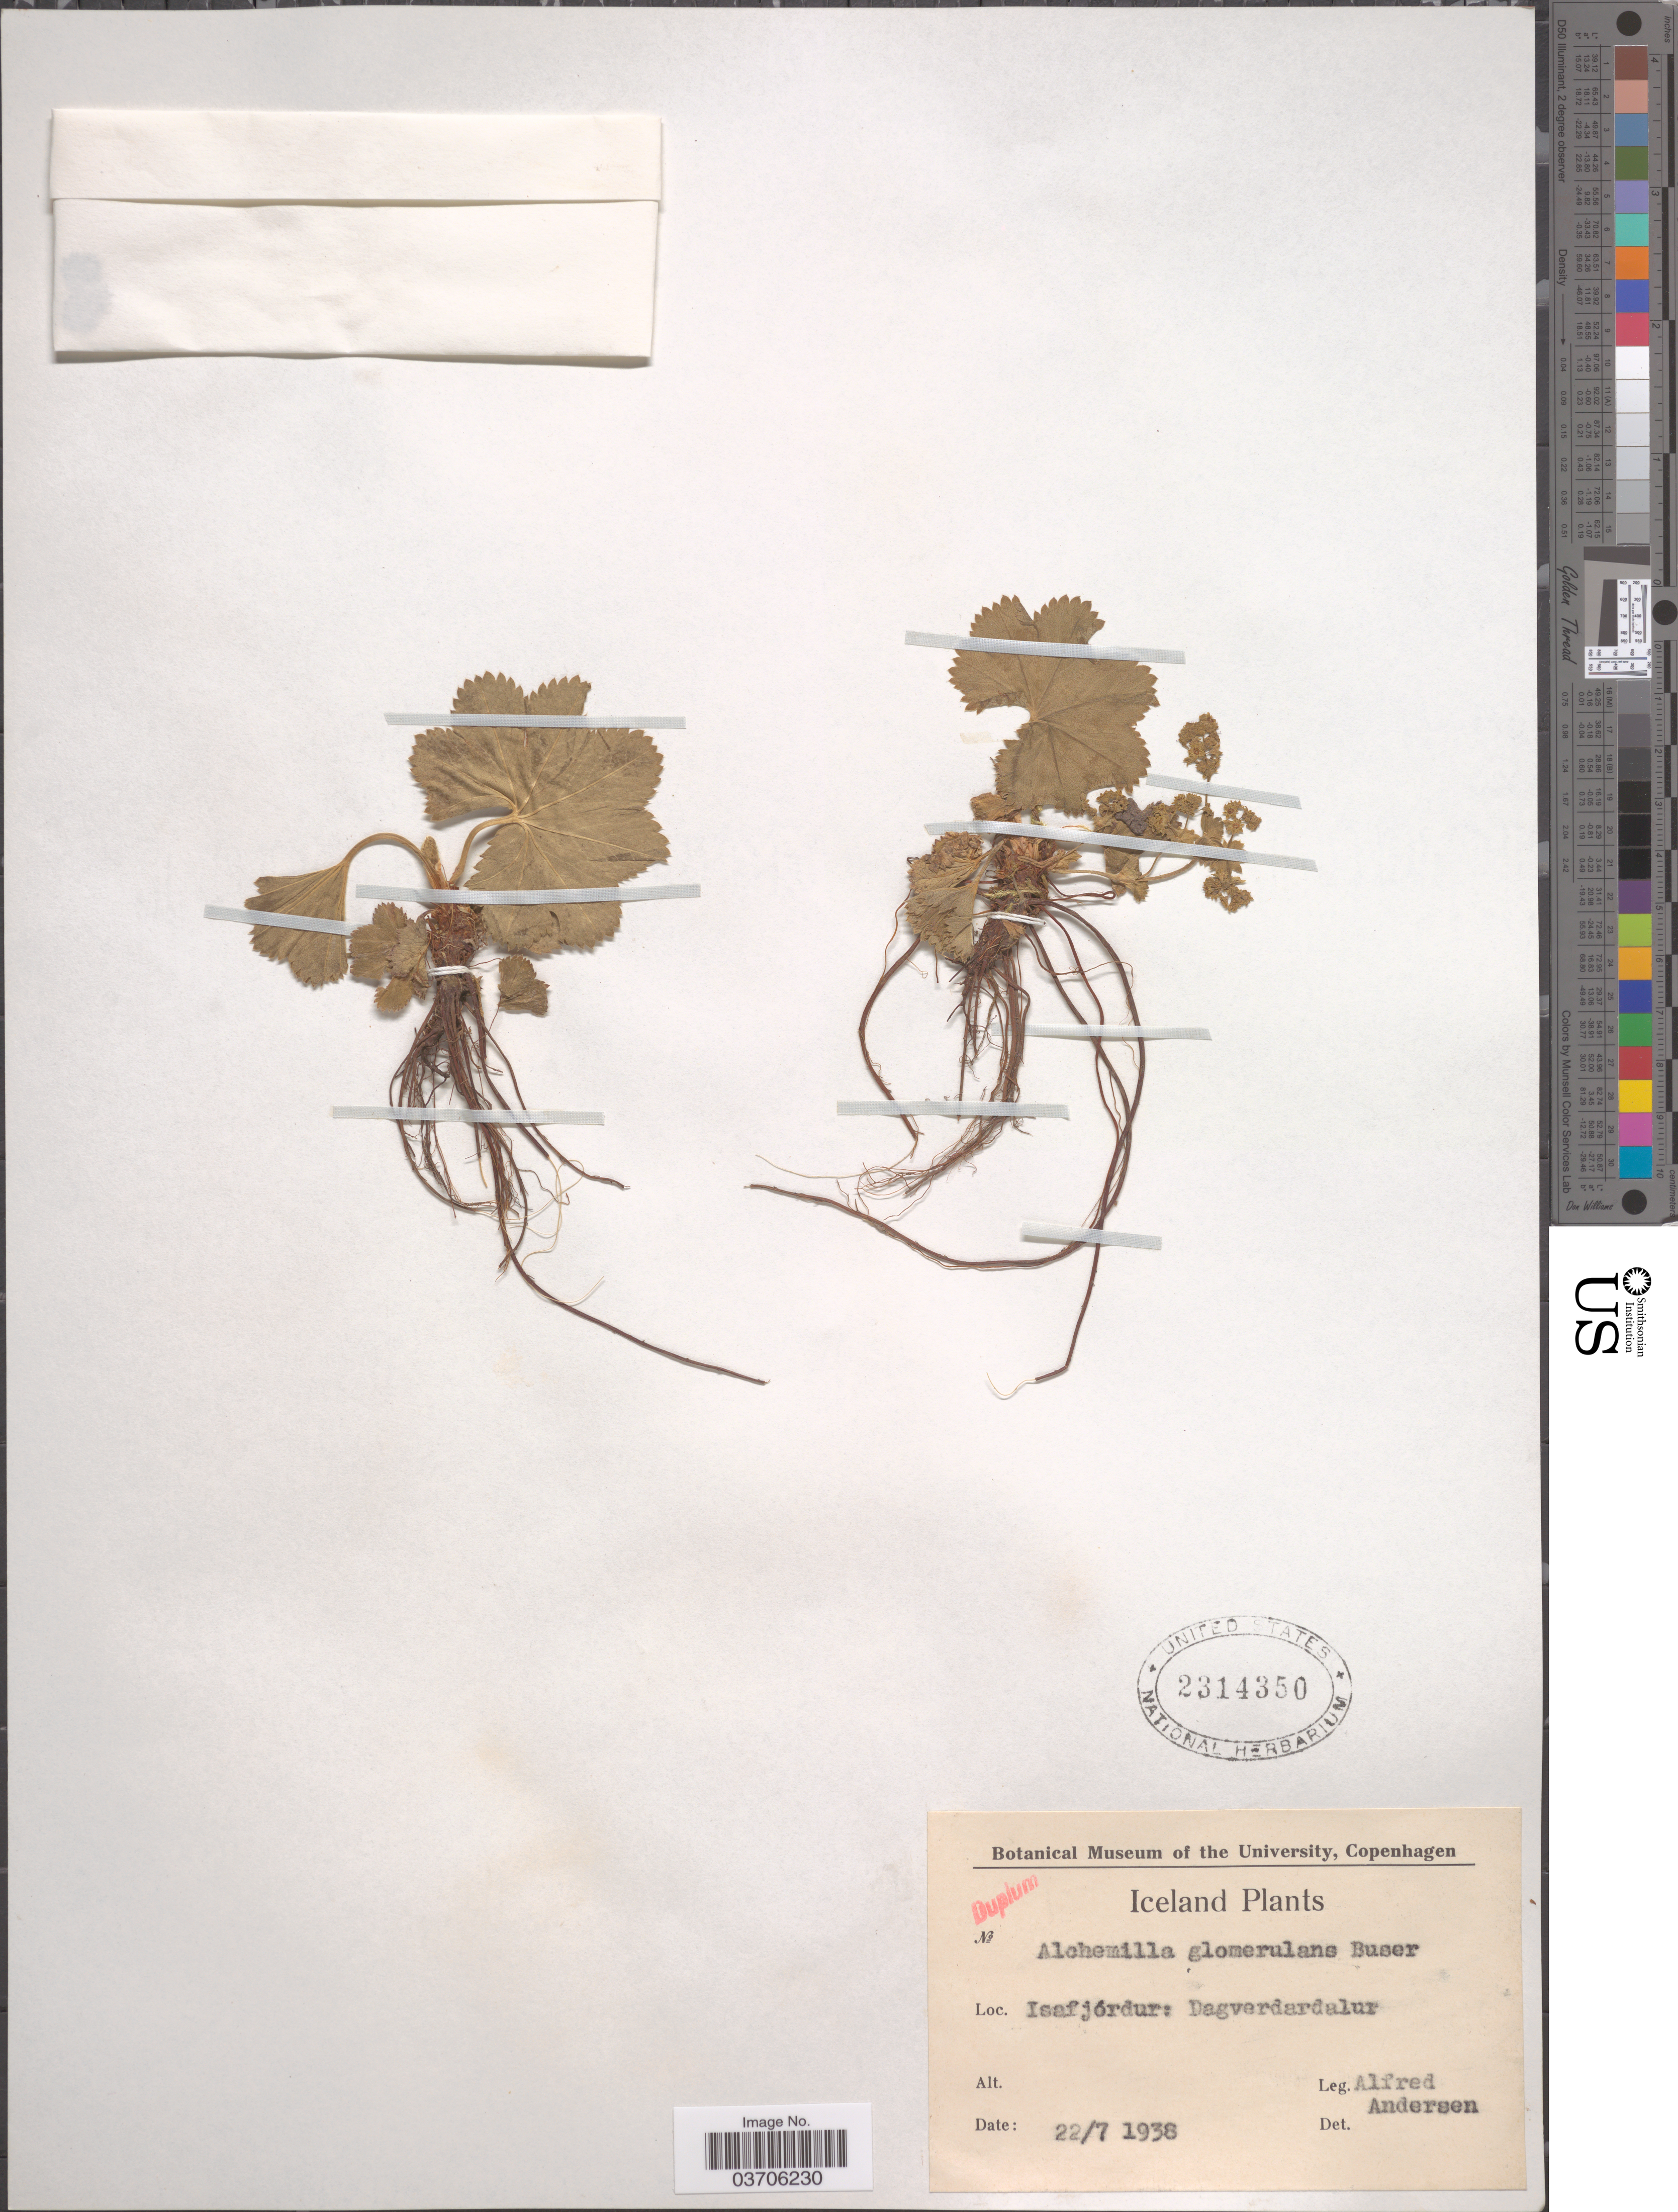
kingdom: Plantae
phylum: Tracheophyta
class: Magnoliopsida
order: Rosales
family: Rosaceae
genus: Alchemilla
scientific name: Alchemilla glomerulans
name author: Buser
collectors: A. Andersen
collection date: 1938-07-22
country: Iceland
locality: Isafjórdur: Dagverdardalur.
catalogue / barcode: US 2314350